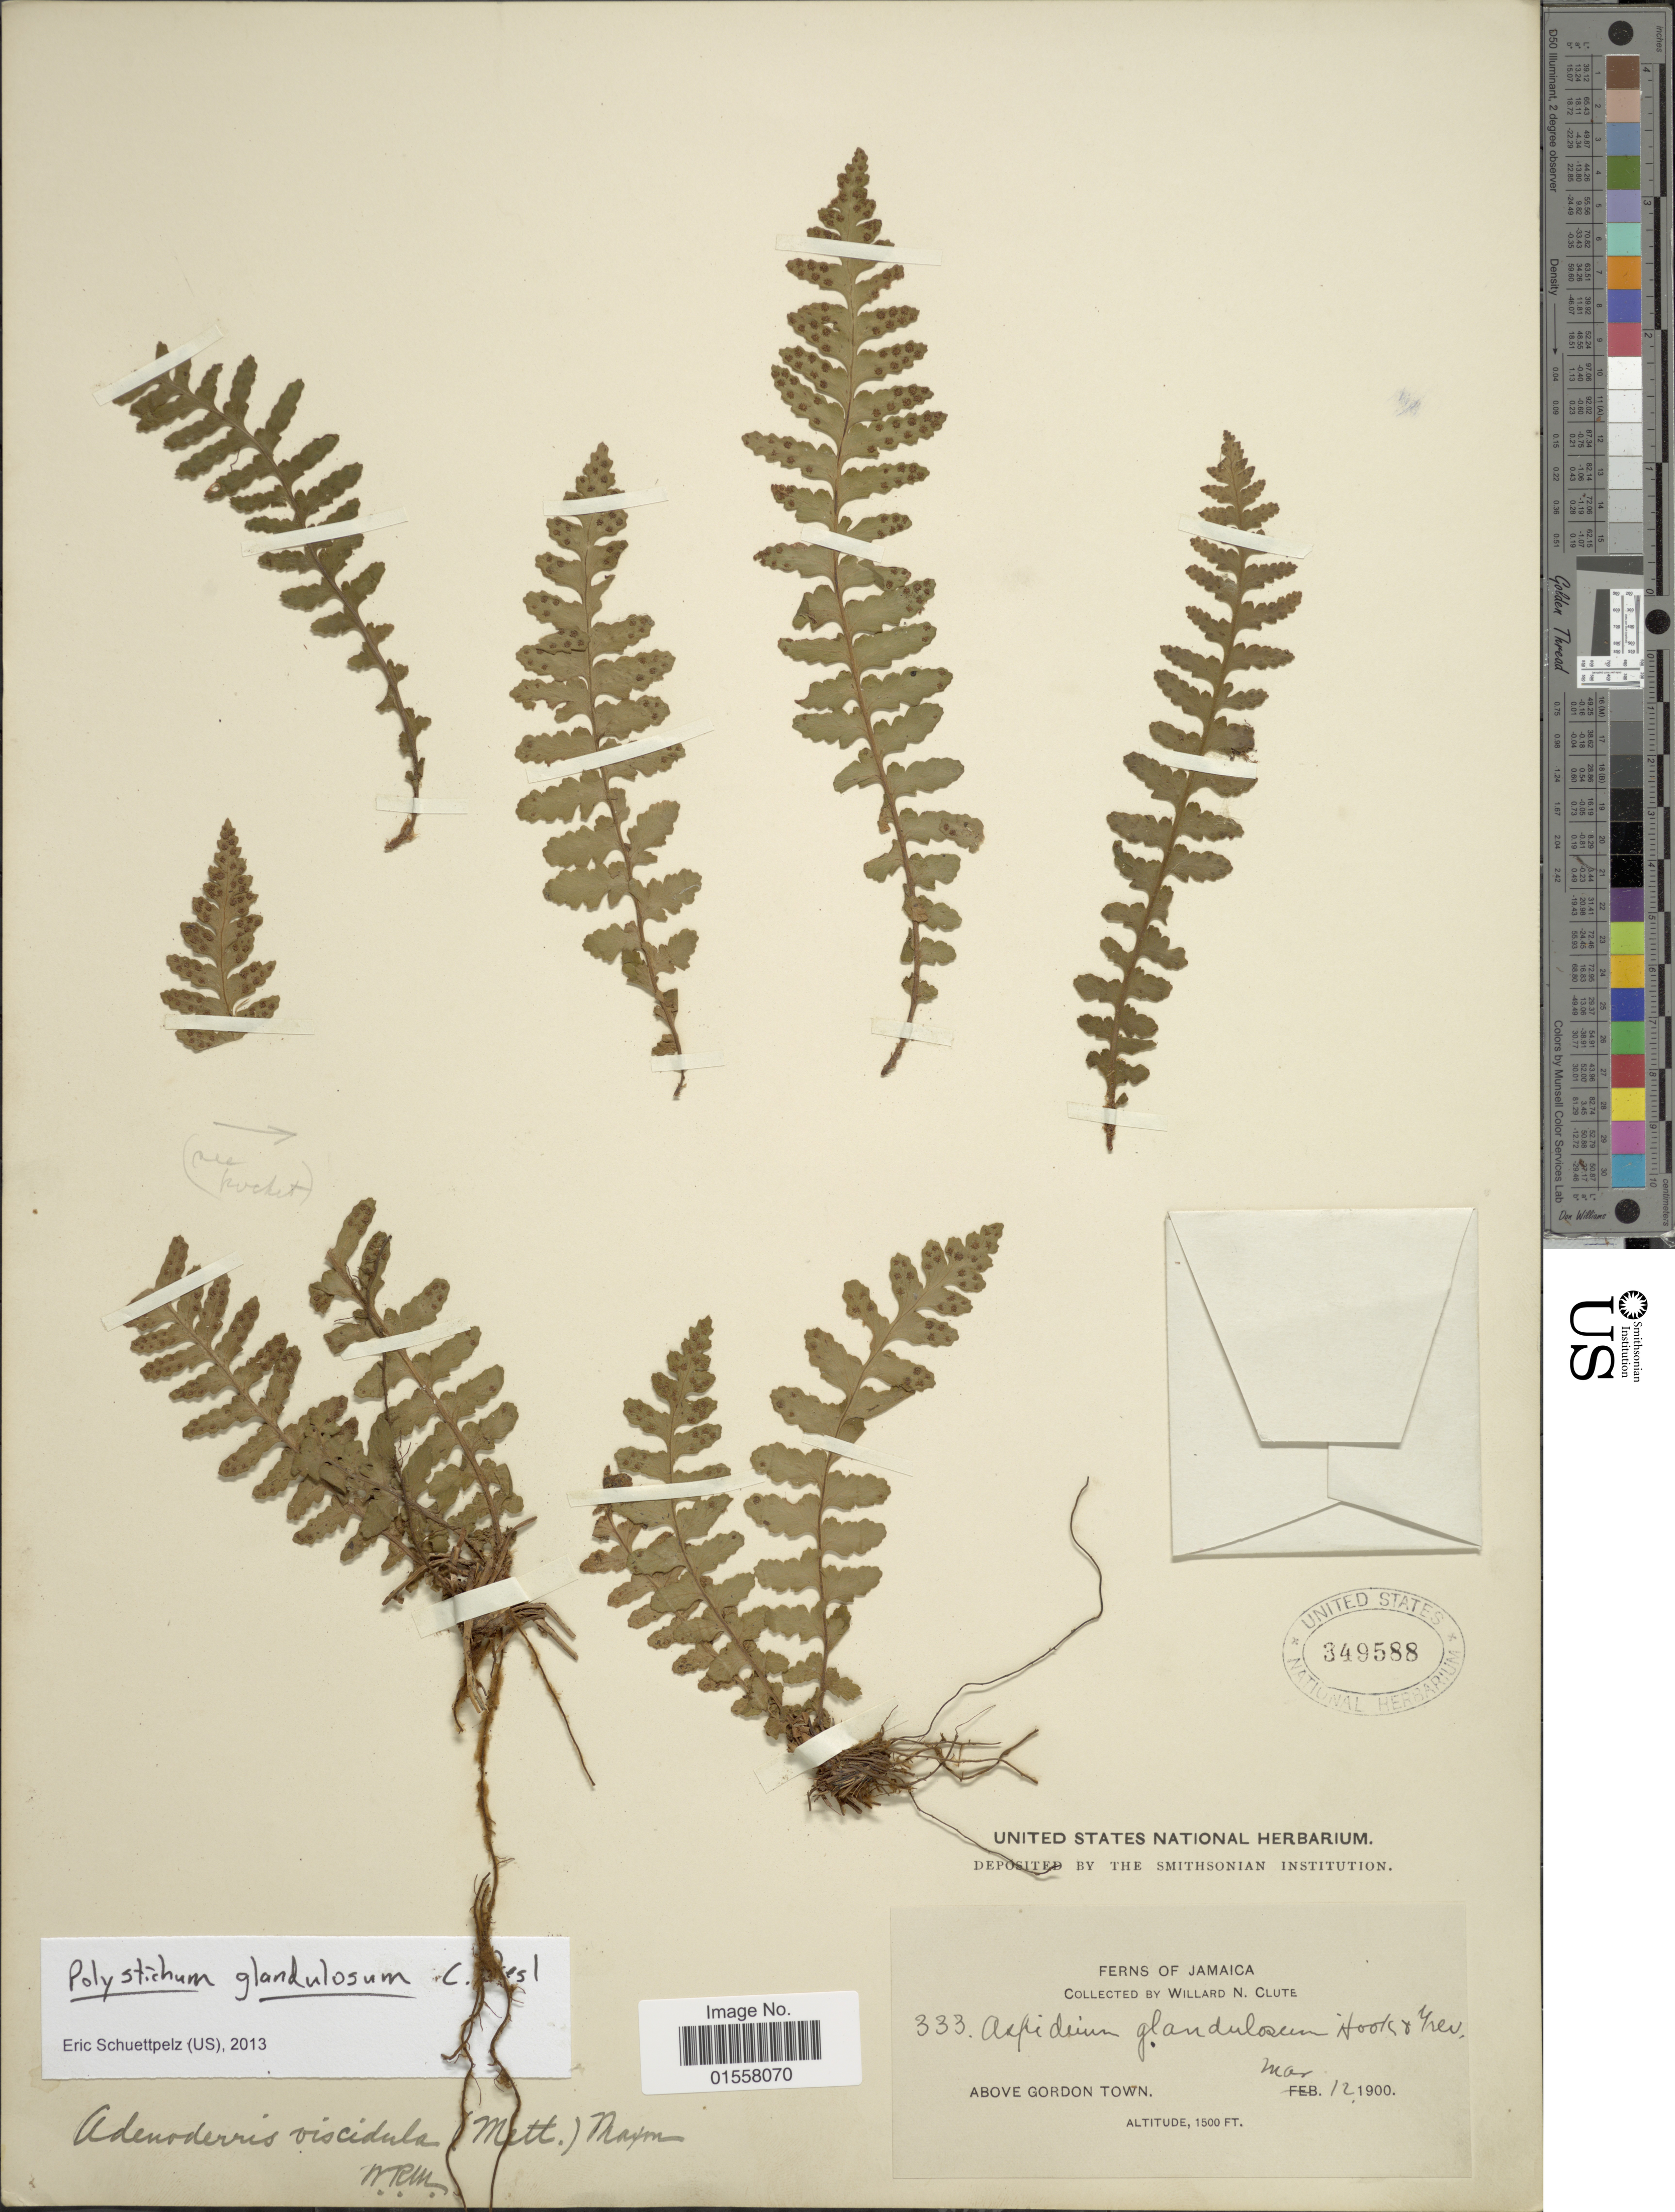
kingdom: Plantae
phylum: Tracheophyta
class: Polypodiopsida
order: Polypodiales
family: Dryopteridaceae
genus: Polystichum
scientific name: Polystichum glandulosum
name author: C. Presl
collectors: W. N. Clute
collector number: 333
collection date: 1900-03-12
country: Jamaica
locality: Above Gordon Town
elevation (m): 457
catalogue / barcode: US 349588